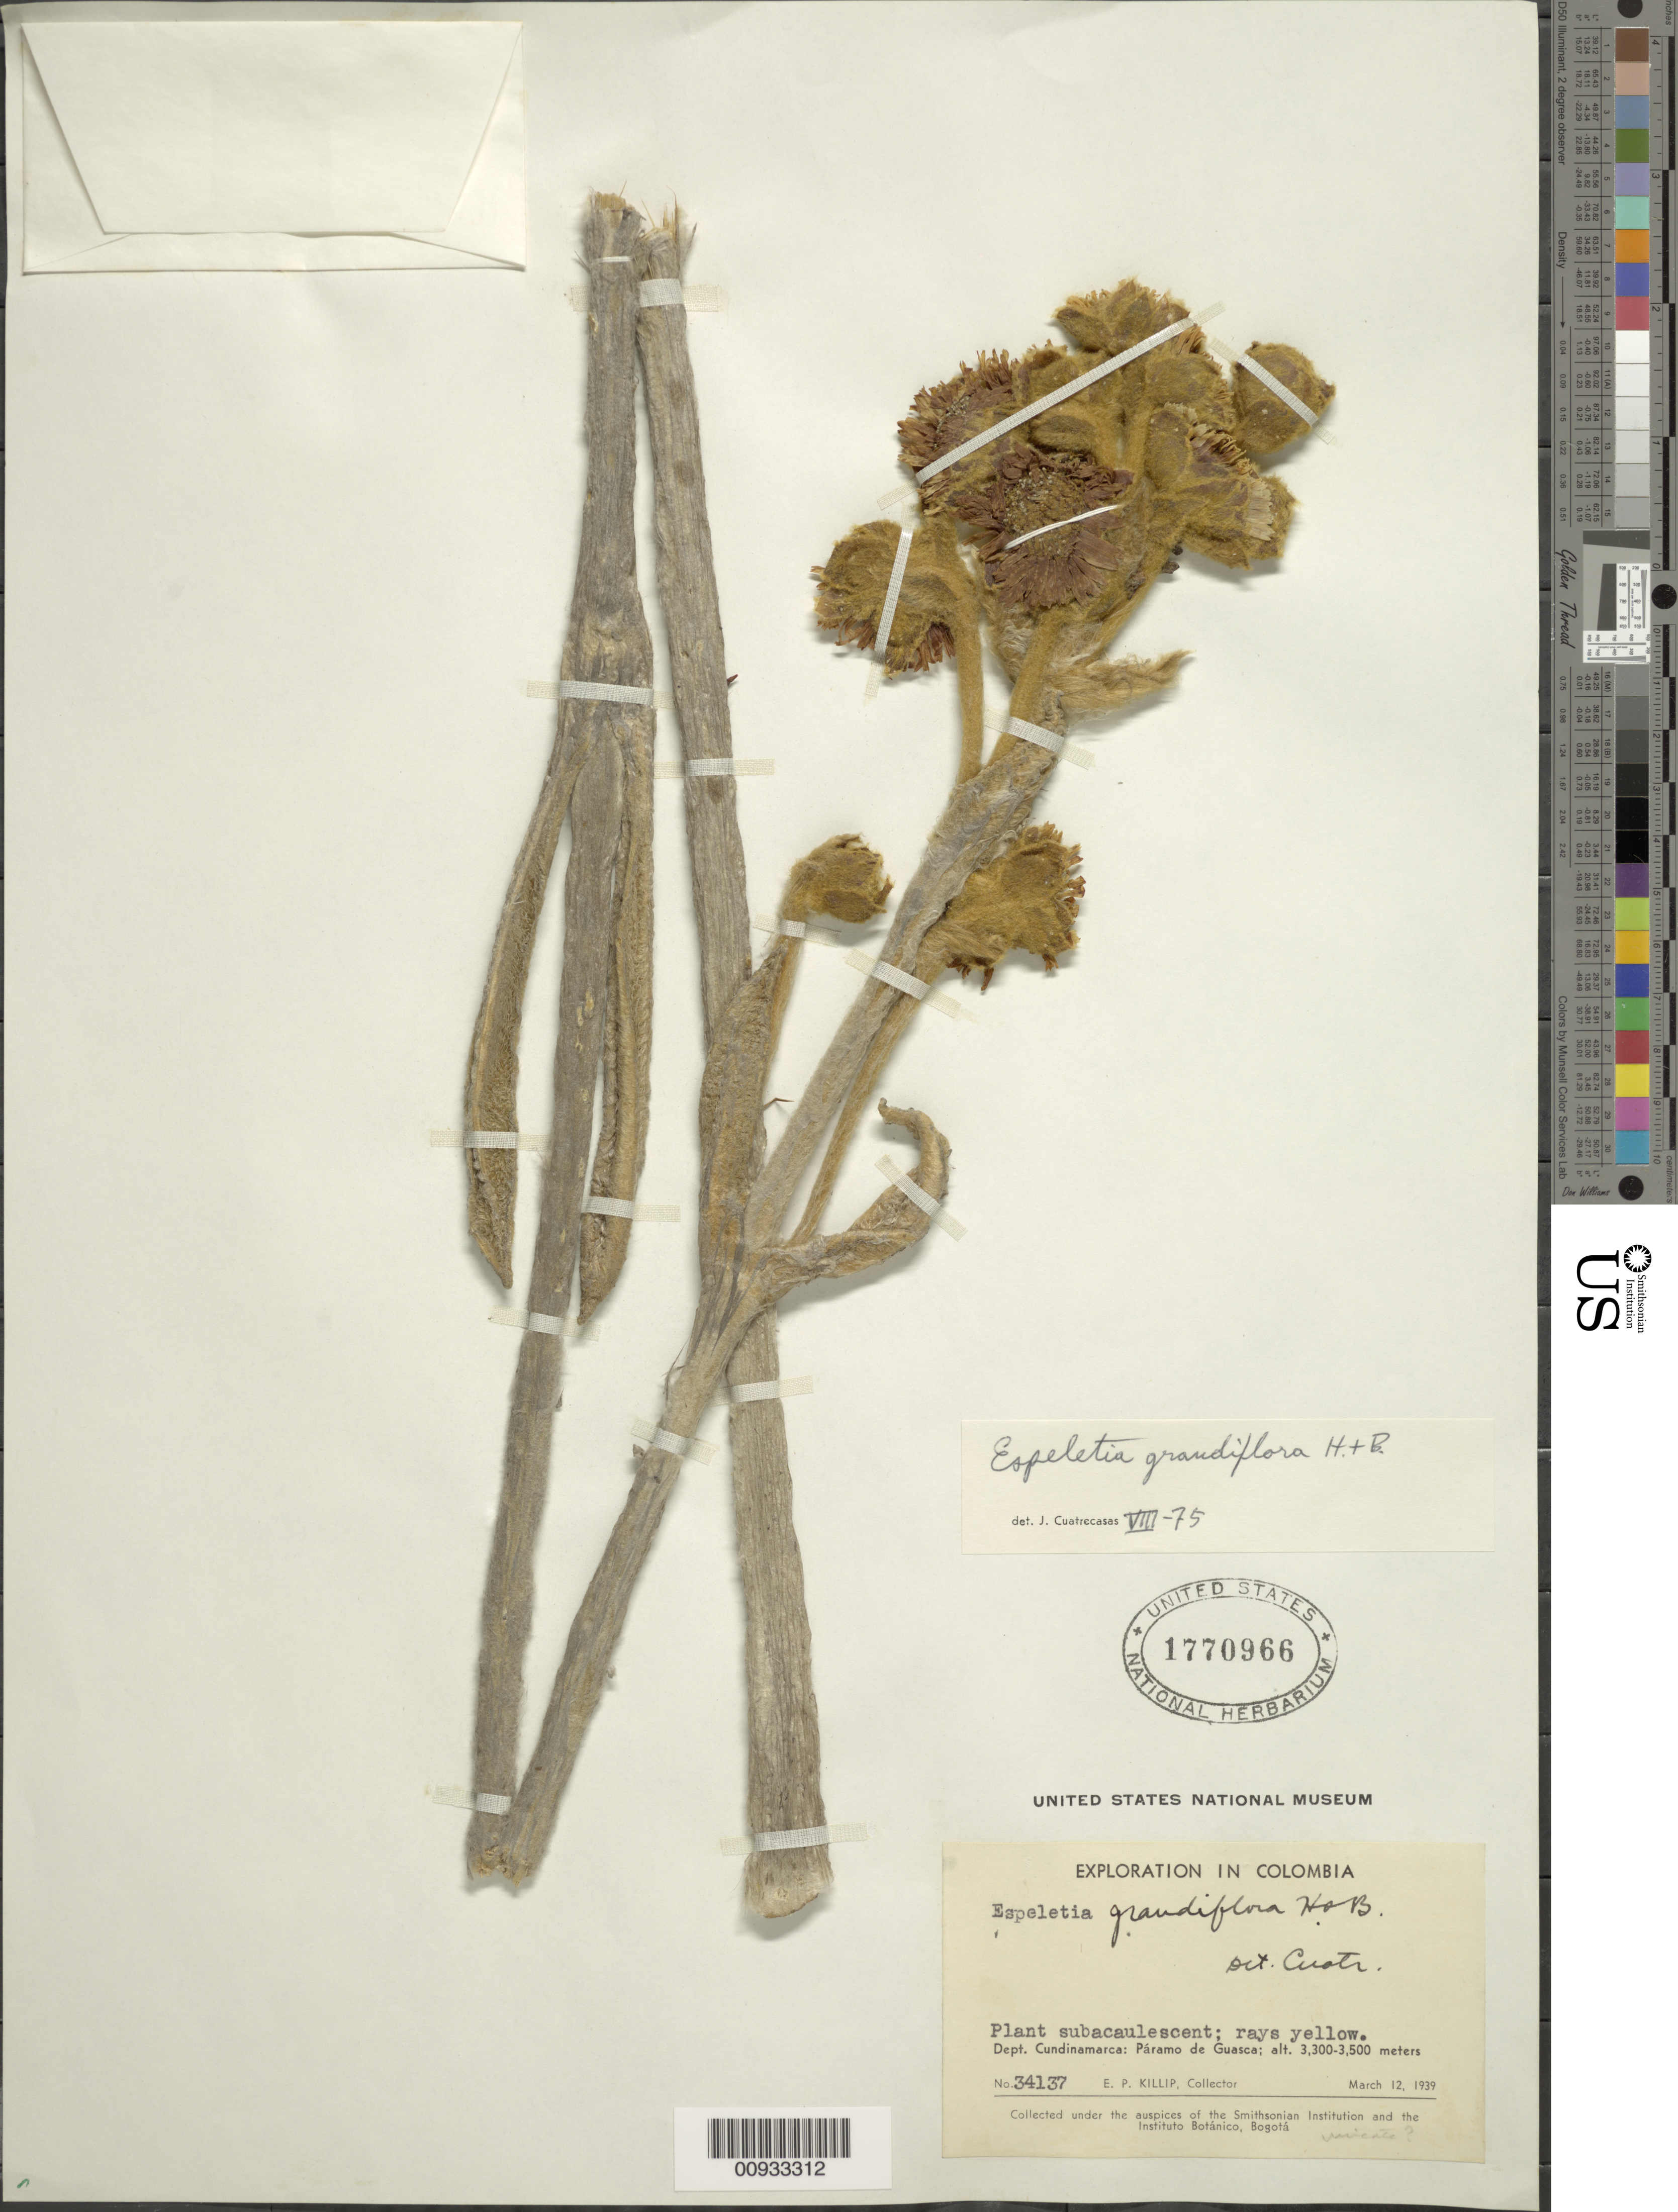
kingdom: Plantae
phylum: Tracheophyta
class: Magnoliopsida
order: Asterales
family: Asteraceae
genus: Espeletia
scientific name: Espeletia grandiflora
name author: Humb. & Bonpl.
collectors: E. P. Killip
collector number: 34137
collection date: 1939-03-12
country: Colombia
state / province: Cundinamarca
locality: Paramo de Guasca.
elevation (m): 3300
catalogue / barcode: US 1770966